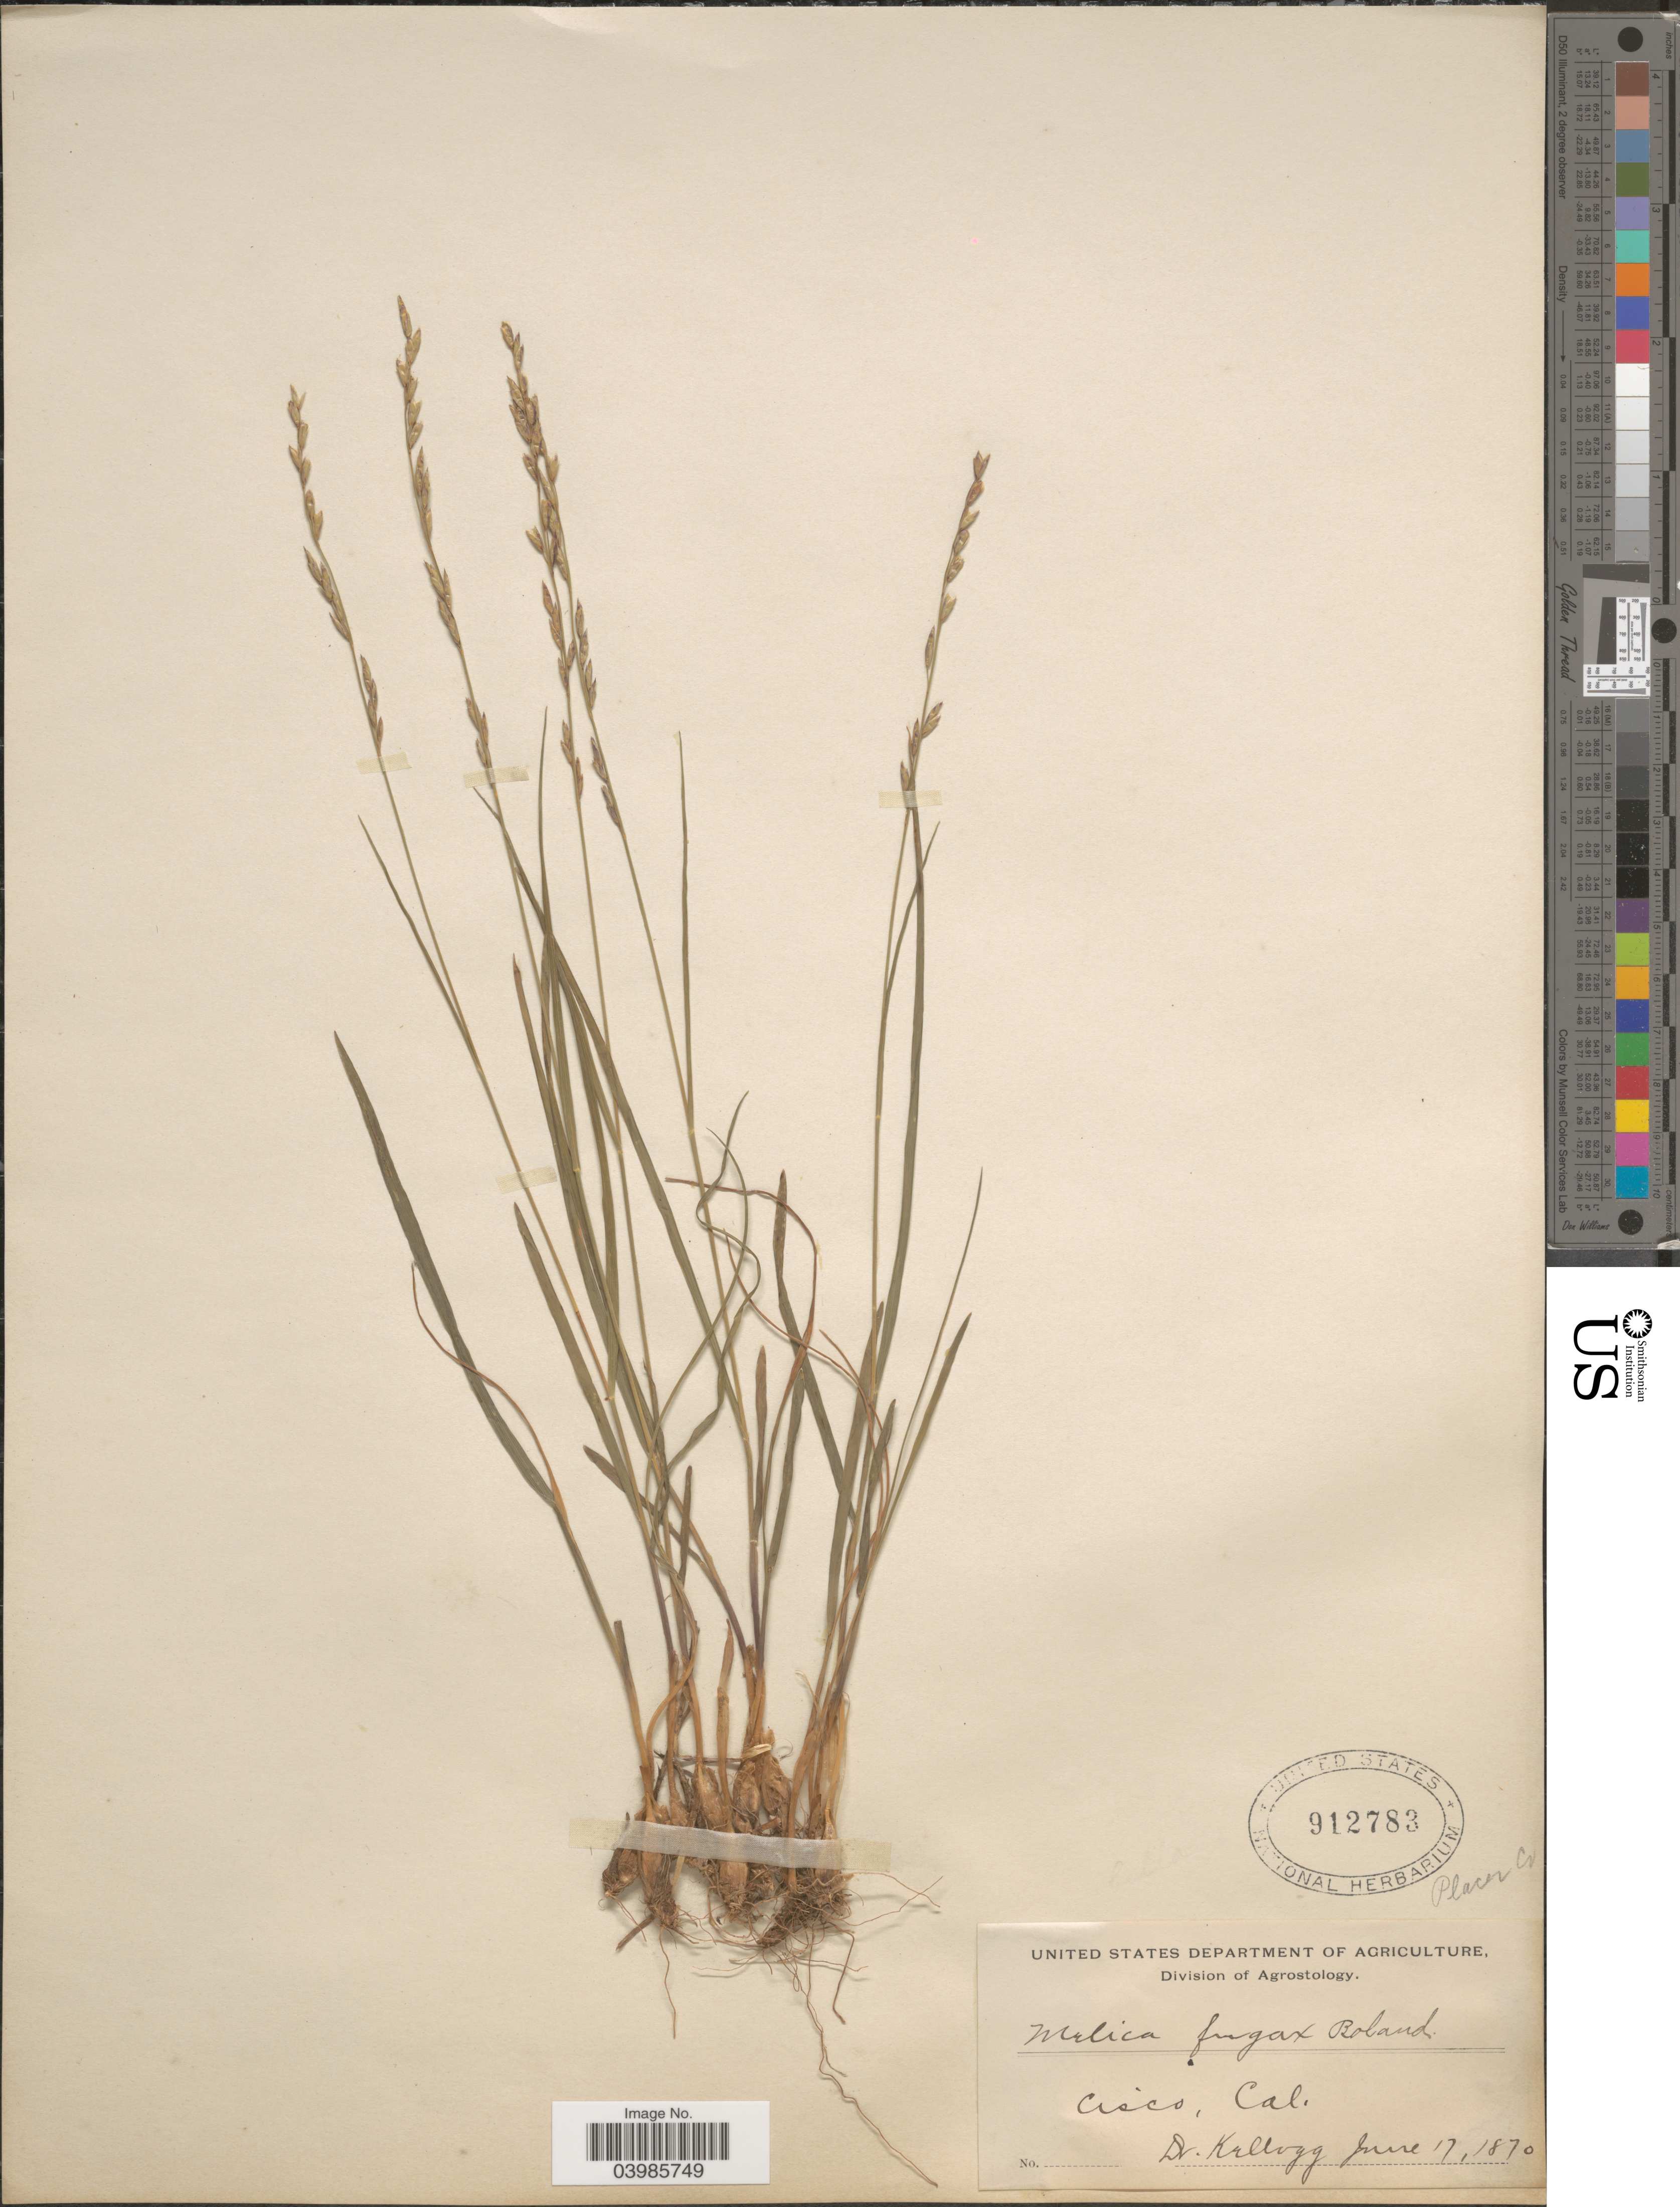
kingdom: Plantae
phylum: Tracheophyta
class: Liliopsida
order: Poales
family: Poaceae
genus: Melica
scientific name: Melica fugax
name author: Bol.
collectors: -- Kellogg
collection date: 1870-06-17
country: United States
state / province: California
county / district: Placer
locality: Placer Co. Cisco.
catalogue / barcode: US 912783